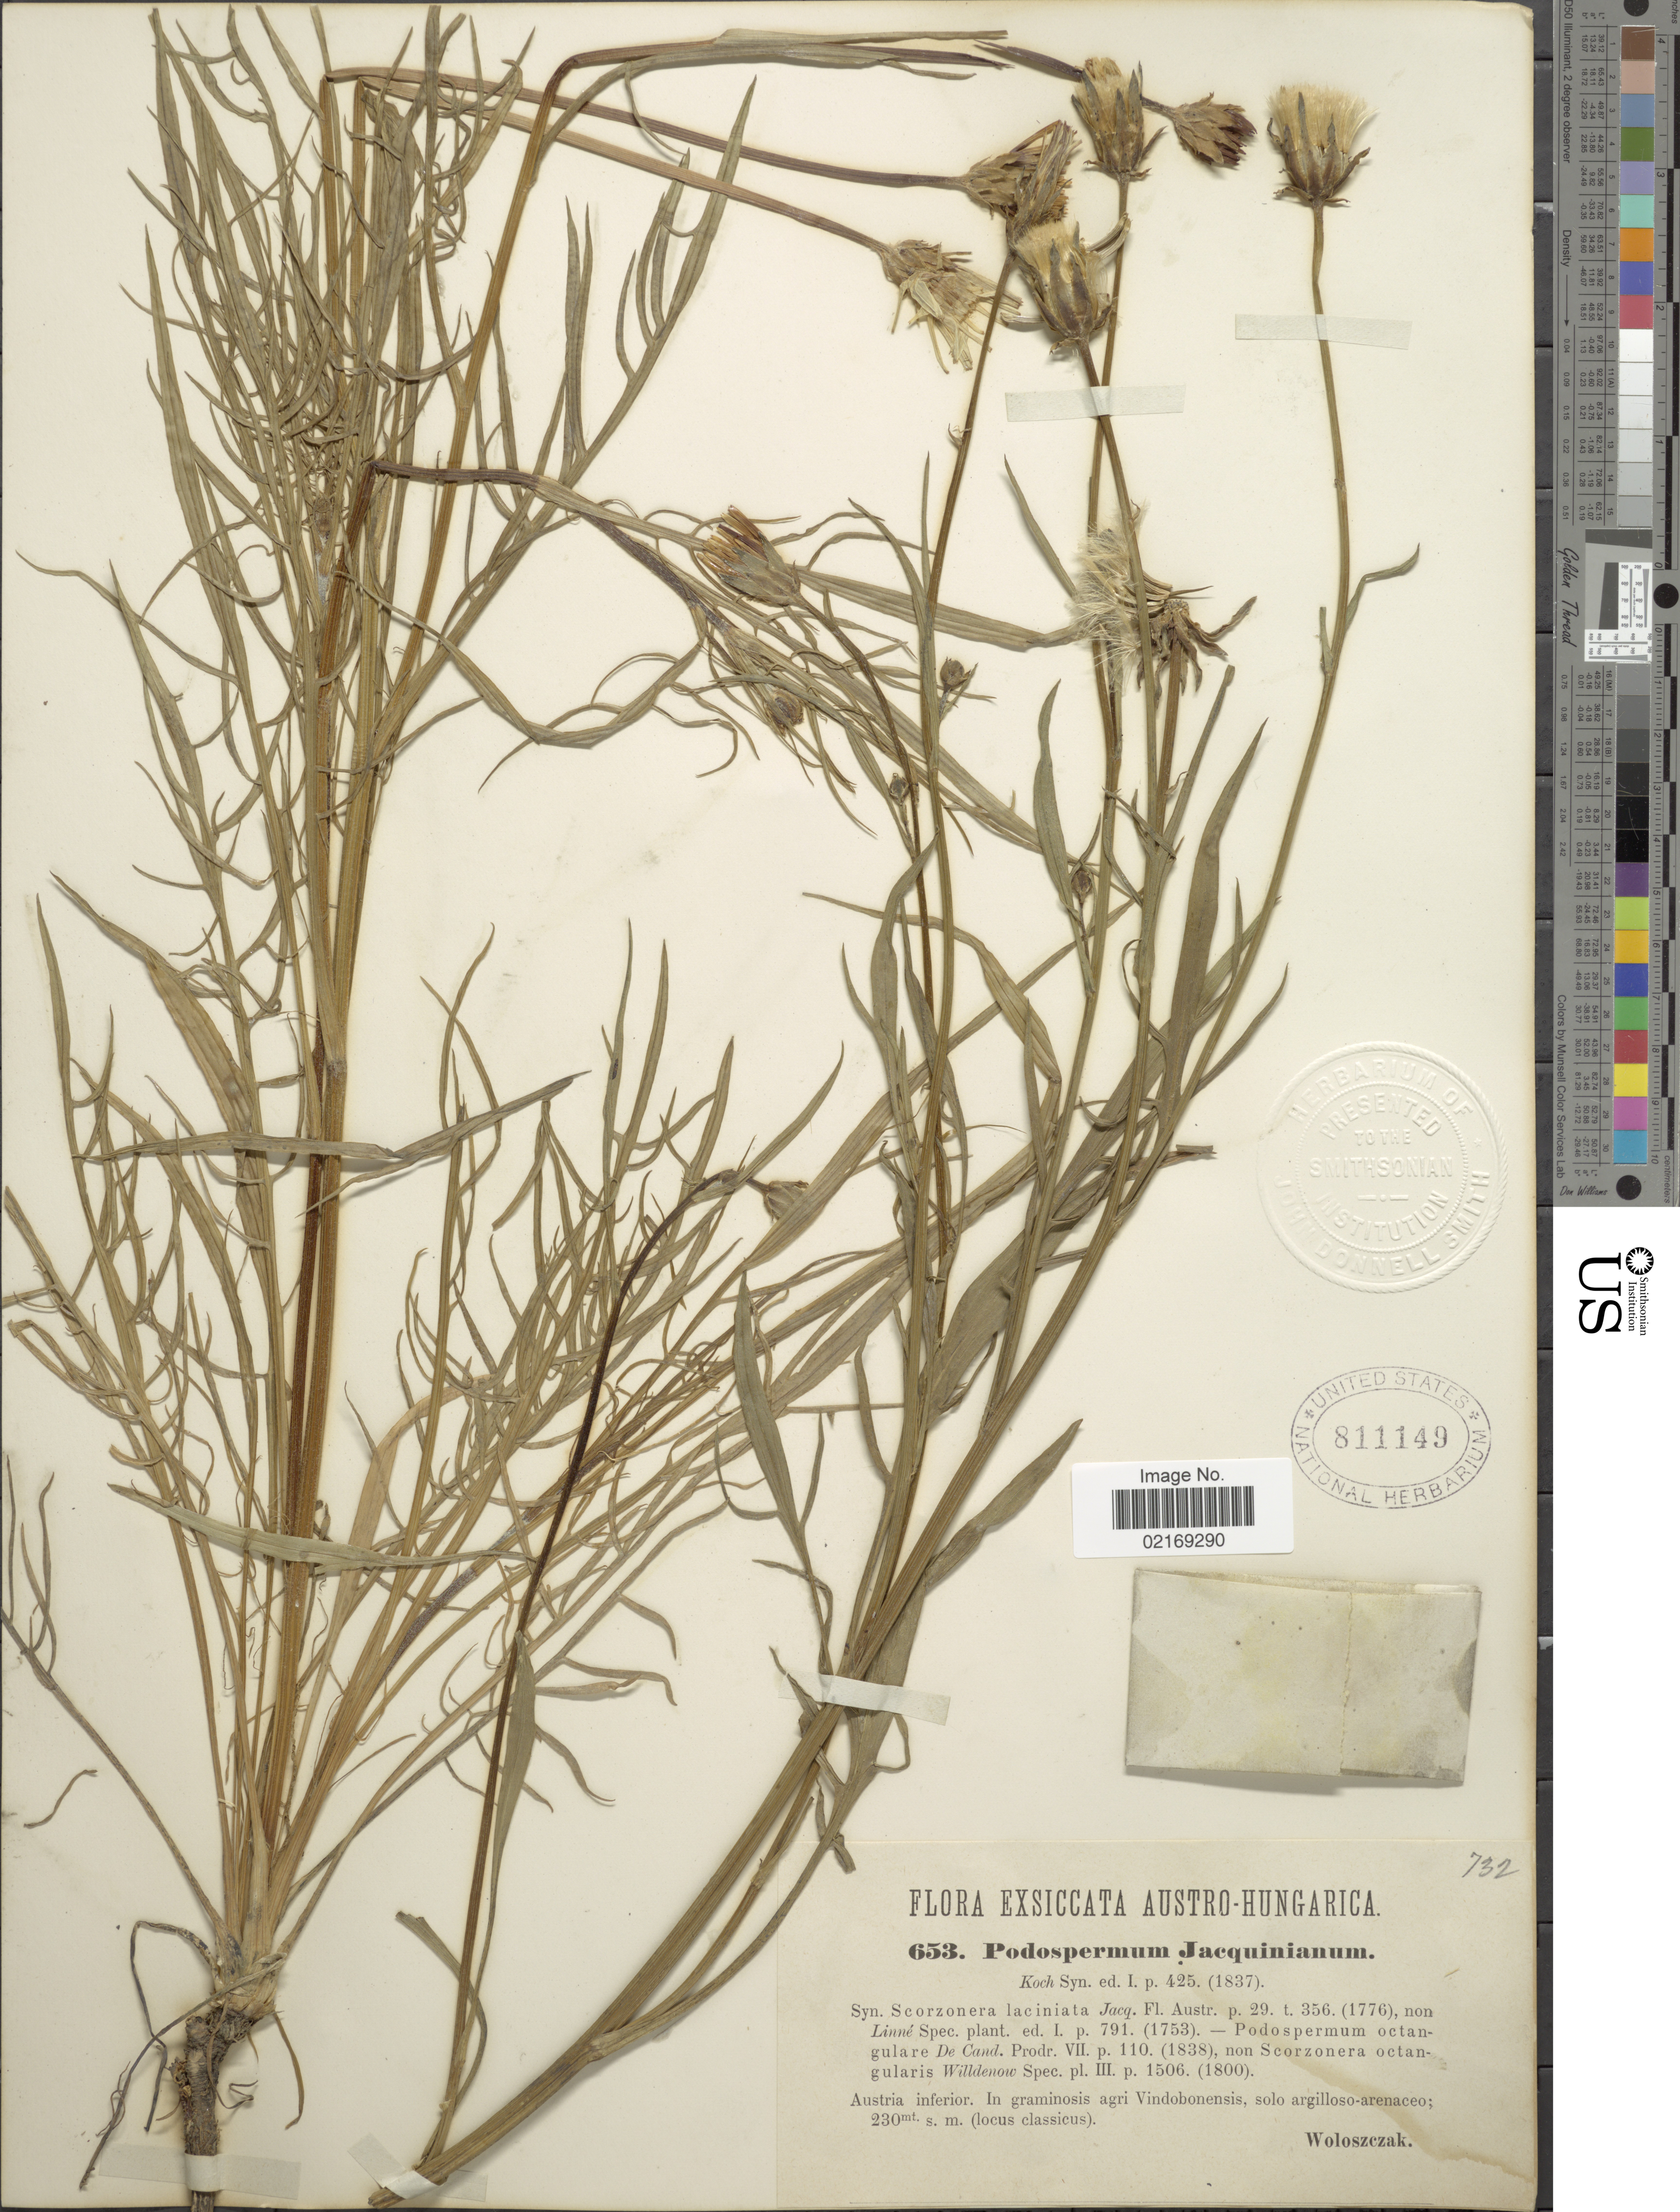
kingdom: Plantae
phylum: Tracheophyta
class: Magnoliopsida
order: Asterales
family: Asteraceae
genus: Podospermum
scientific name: Podospermum canum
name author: C.A. Mey.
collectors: Woloszczak, E.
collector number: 653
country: Austria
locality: Austro-Hungarica, Austria inferior, in graminosis agri Vindobonensis, solo argilloso-arenaceo.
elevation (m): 230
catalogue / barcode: US 811149